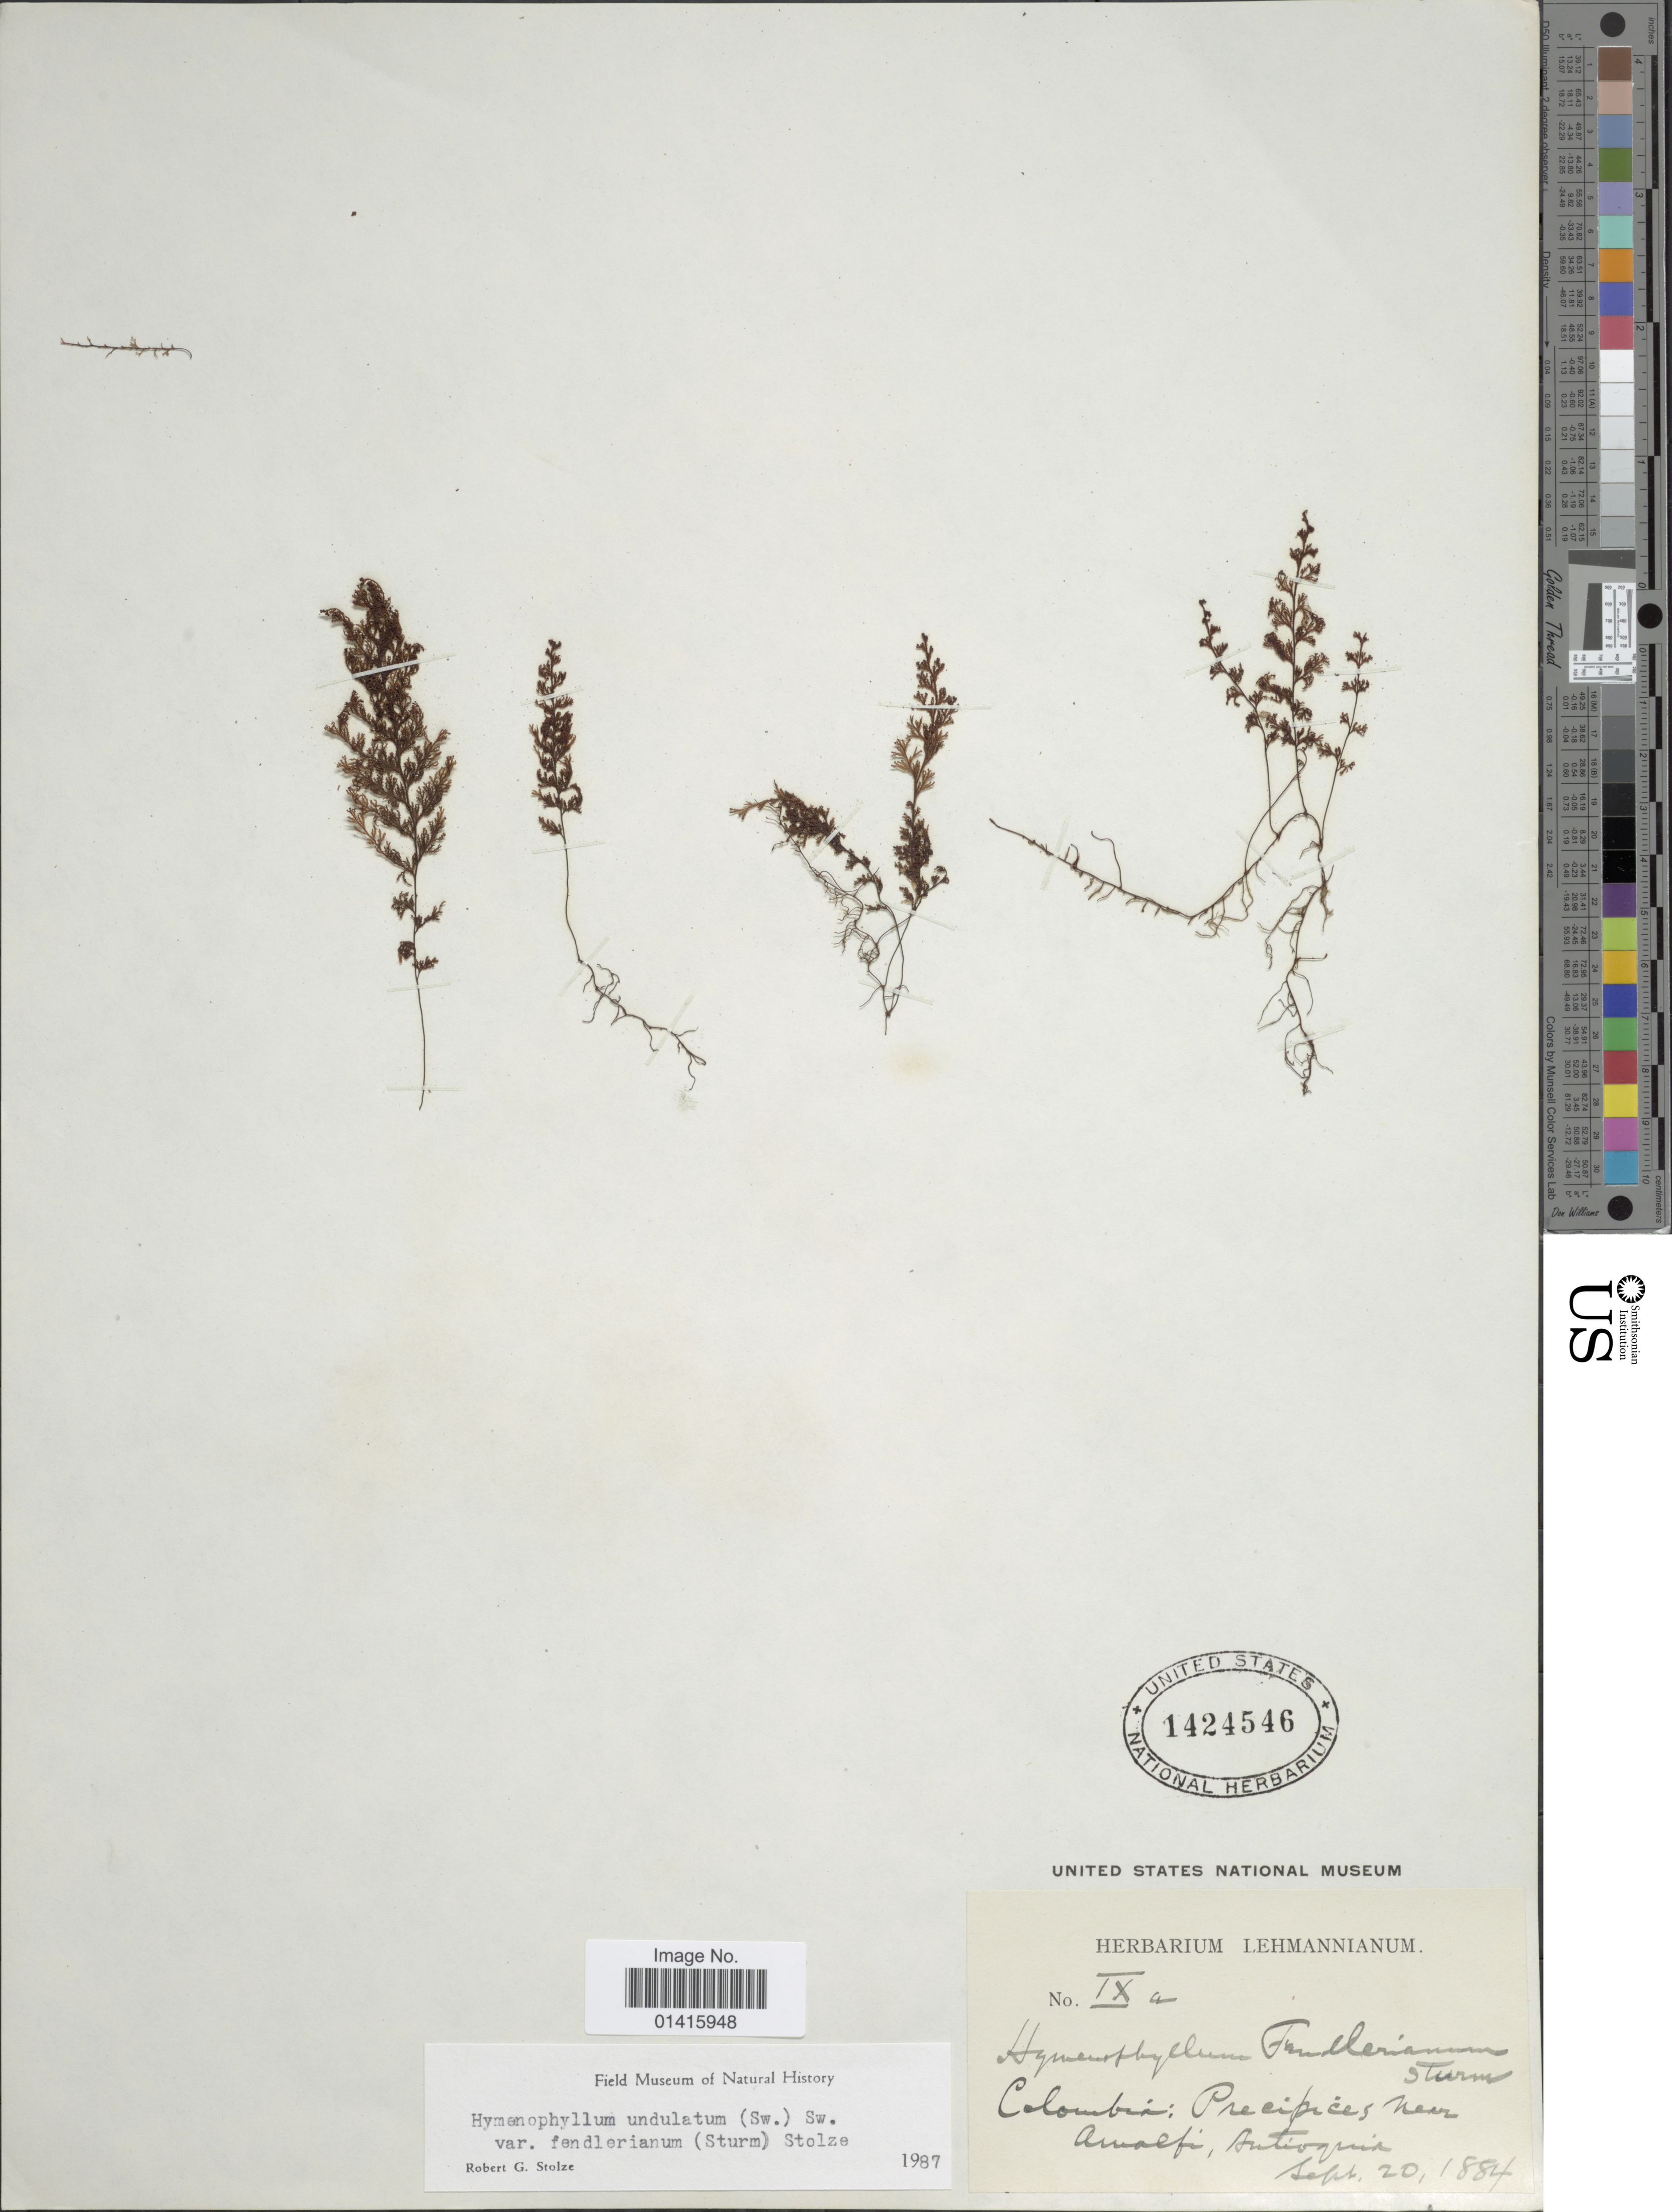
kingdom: Plantae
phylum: Tracheophyta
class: Polypodiopsida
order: Hymenophyllales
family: Hymenophyllaceae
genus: Hymenophyllum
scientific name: Hymenophyllum fendlerianum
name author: J.W. Sturm in Mart.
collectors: ex herb. Lehmannianum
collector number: IXa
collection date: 1884-09-20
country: Colombia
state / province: Antioquia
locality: Colombia: Precipices near Amalfi, Antioquia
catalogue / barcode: US 1424546